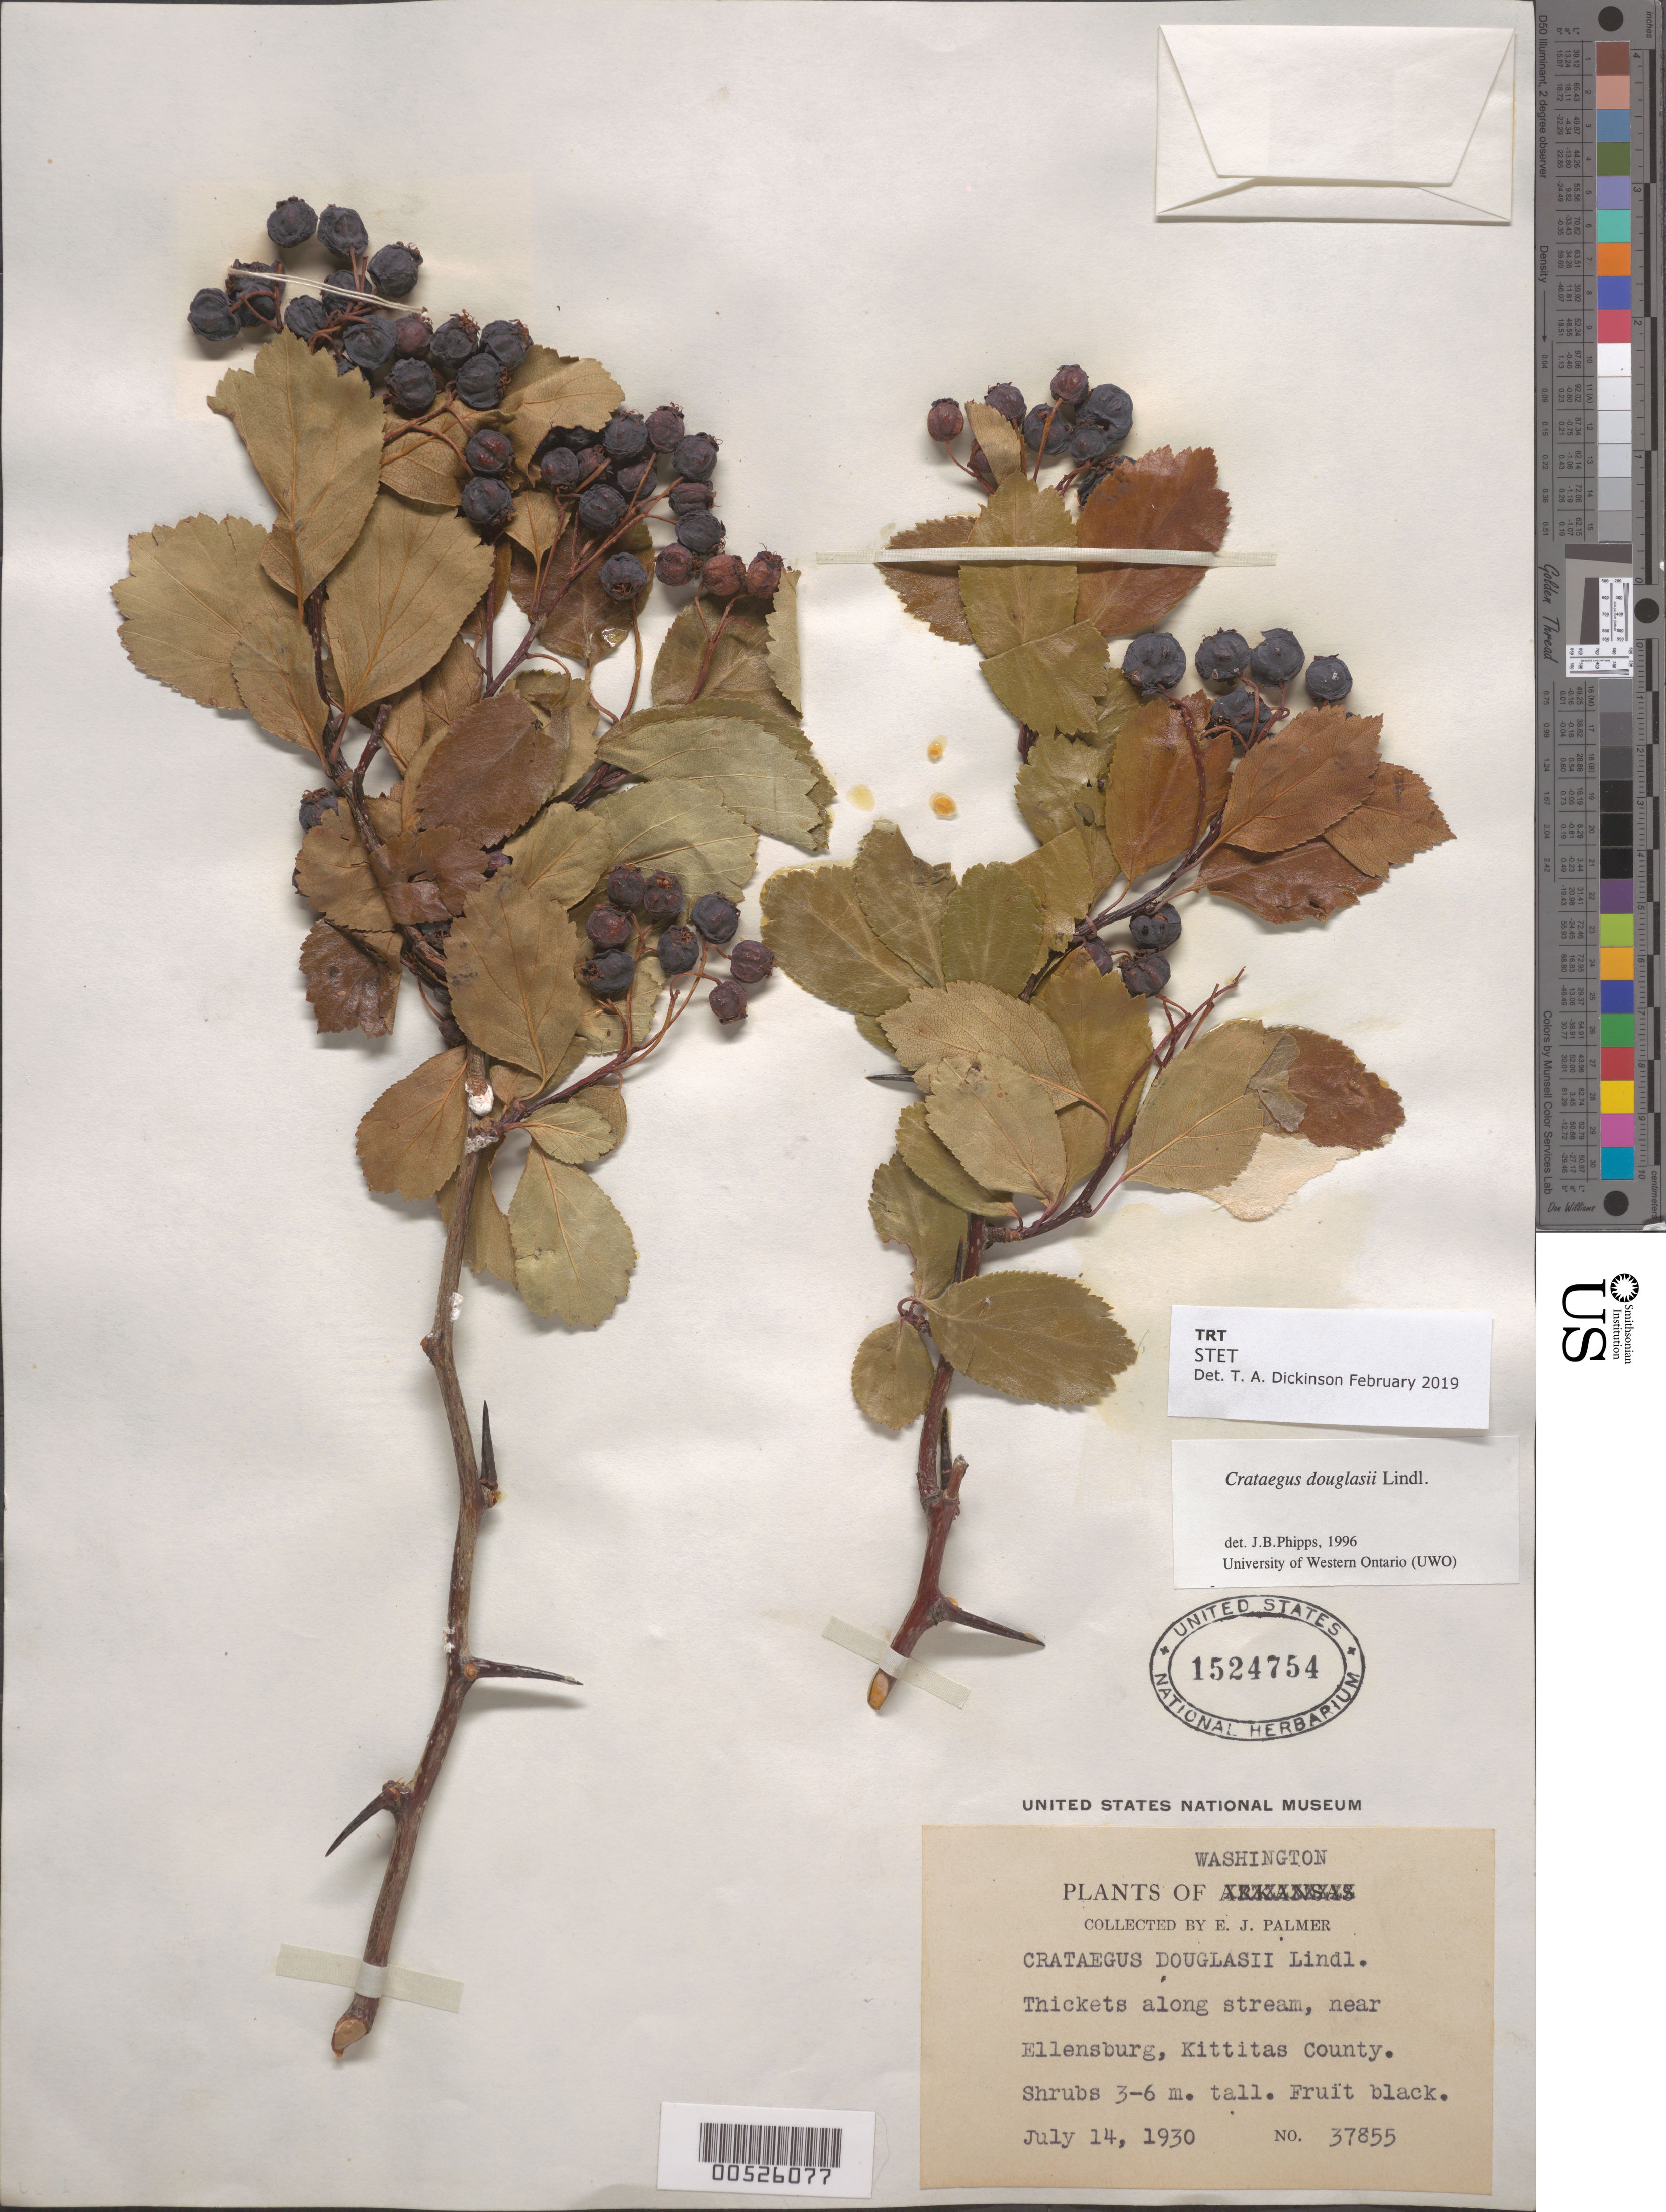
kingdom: Plantae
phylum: Tracheophyta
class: Magnoliopsida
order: Rosales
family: Rosaceae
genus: Crataegus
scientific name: Crataegus douglasii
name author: Lindl.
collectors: E. J. Palmer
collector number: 37855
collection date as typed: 14 Jul 1930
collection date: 1930-07-14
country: United States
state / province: Washington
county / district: Kittitas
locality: Near Ellensburg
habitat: Thickets along stream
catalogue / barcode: US 1524754